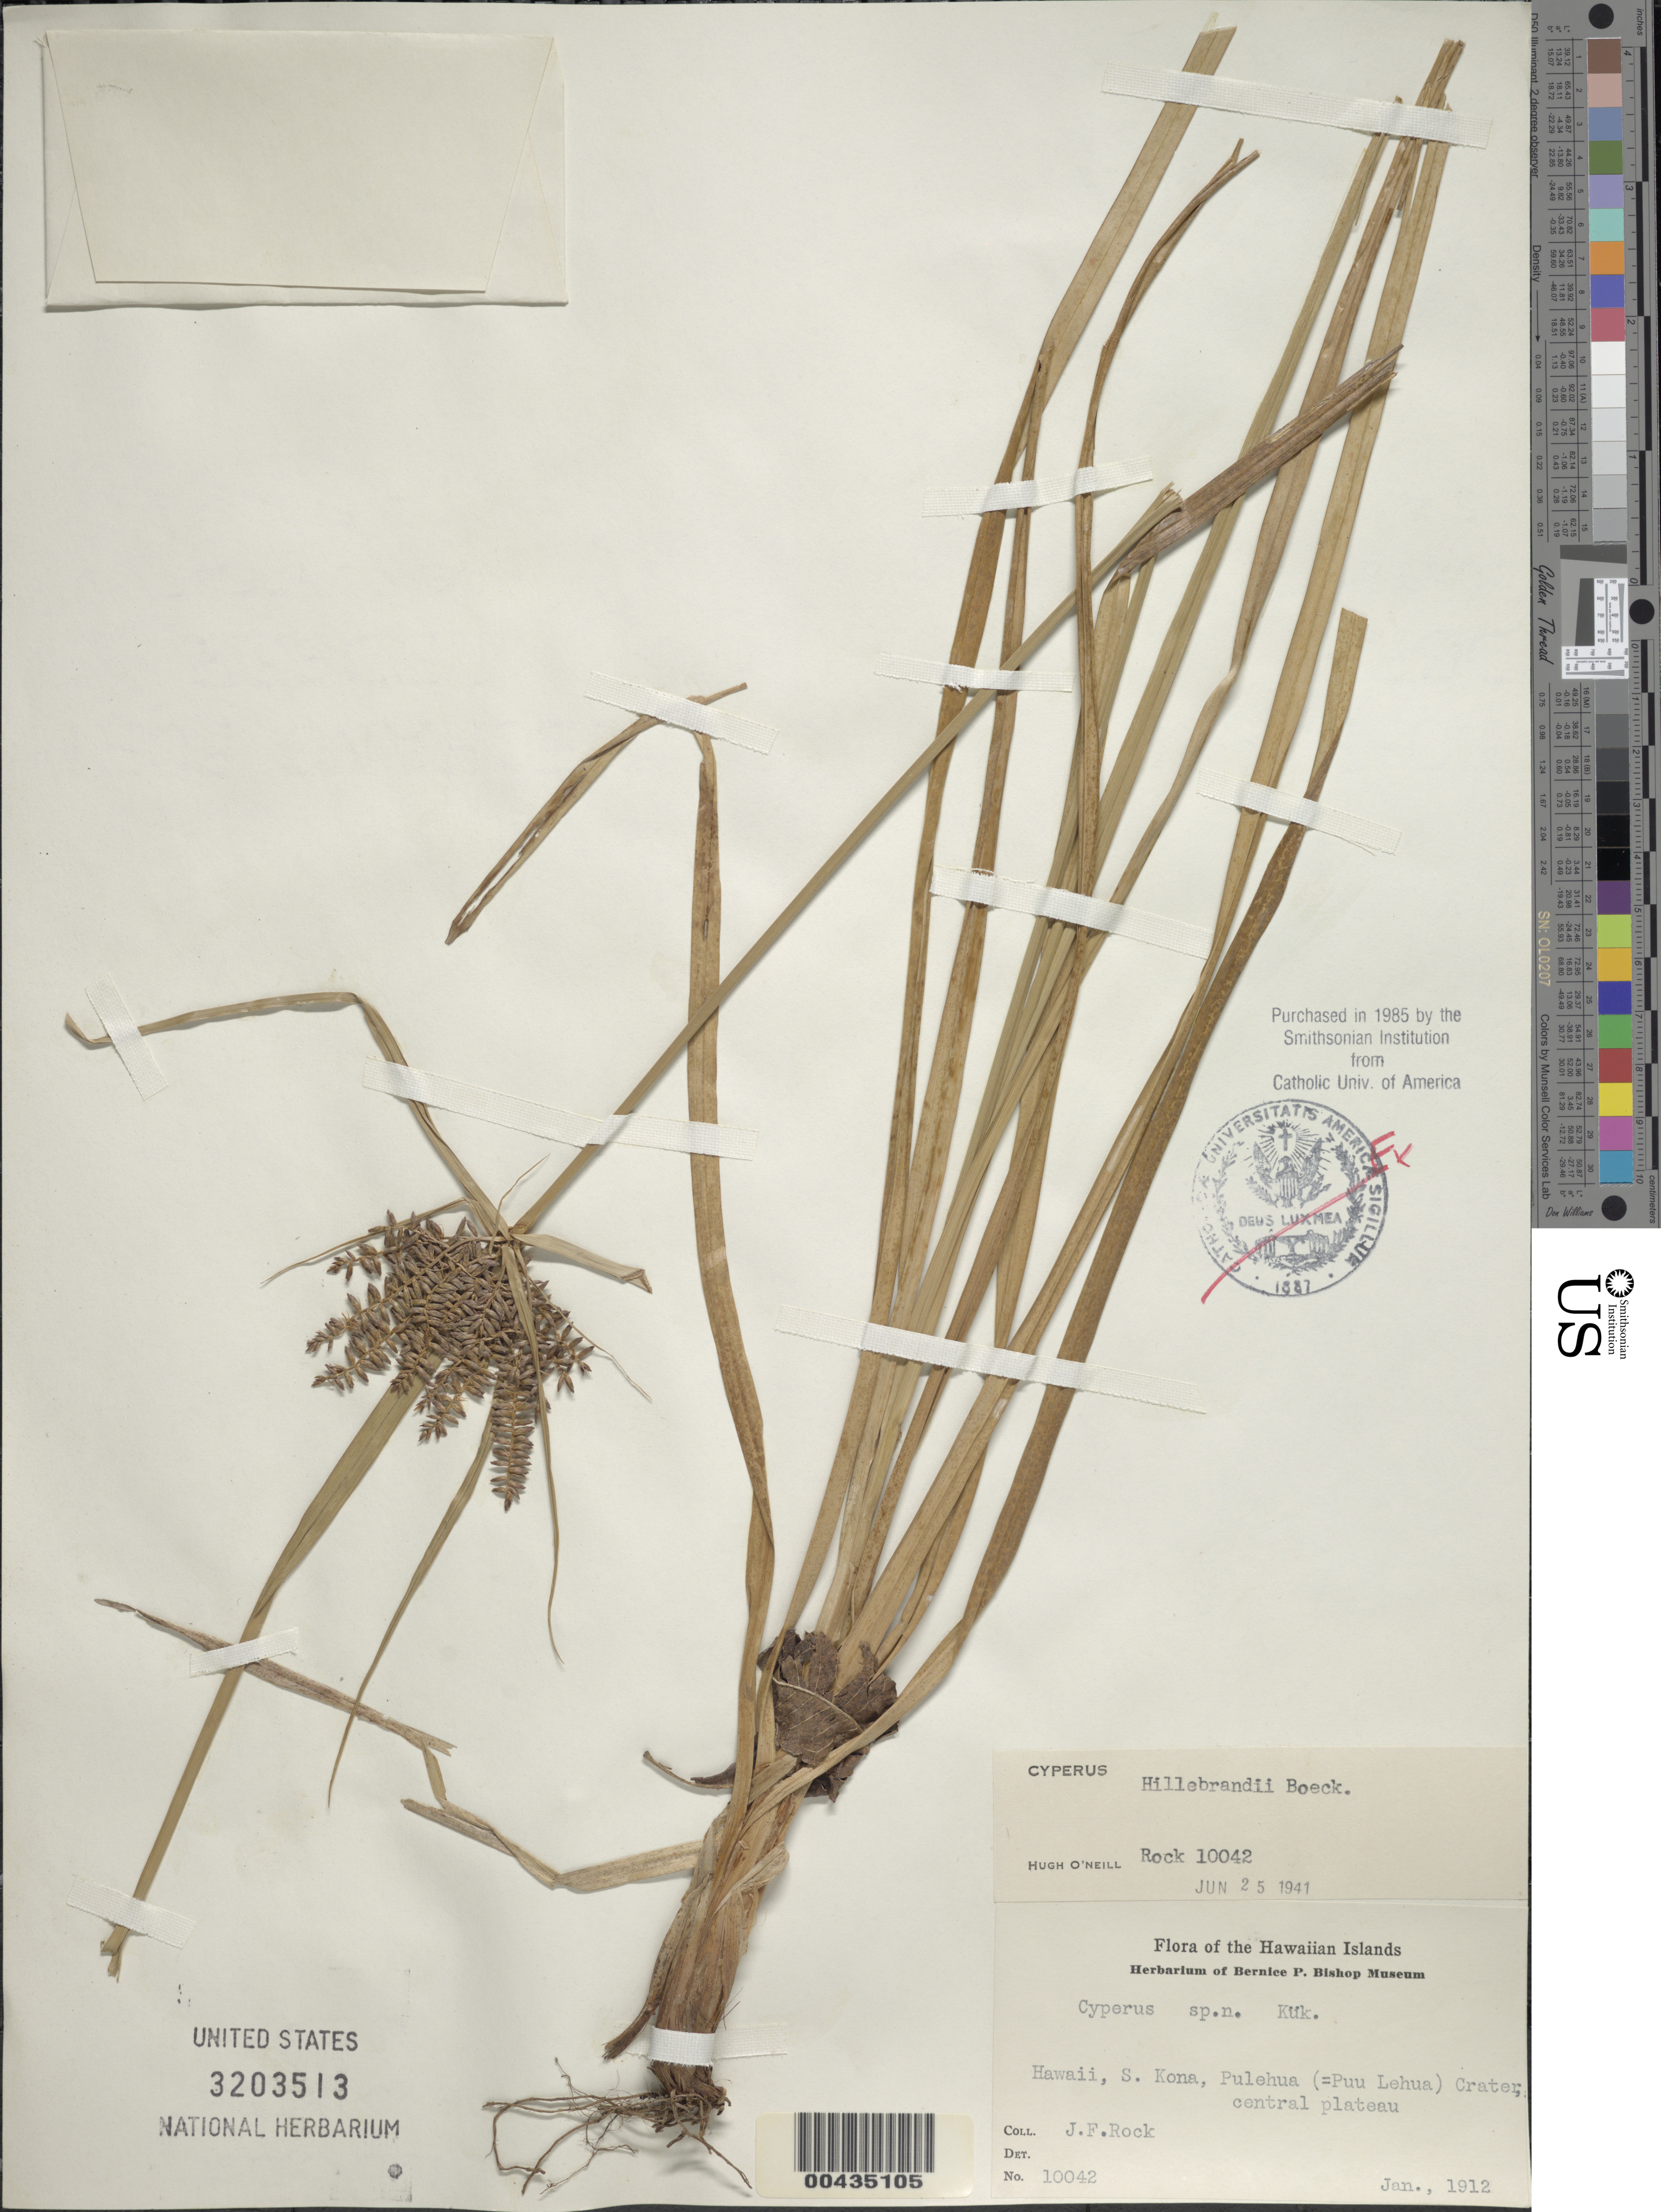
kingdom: Plantae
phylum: Tracheophyta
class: Liliopsida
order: Poales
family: Cyperaceae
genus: Cyperus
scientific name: Cyperus hillebrandii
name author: Boeckeler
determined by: O'Neill, Hugh T.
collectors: J. F. Rock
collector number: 10042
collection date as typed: Jan 1912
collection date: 1912-01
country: United States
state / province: Hawaii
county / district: Hawaii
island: Hawaii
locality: S Kona, Pulehua (=Puu Lehua) Crater, central plateau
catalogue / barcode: US 3203513